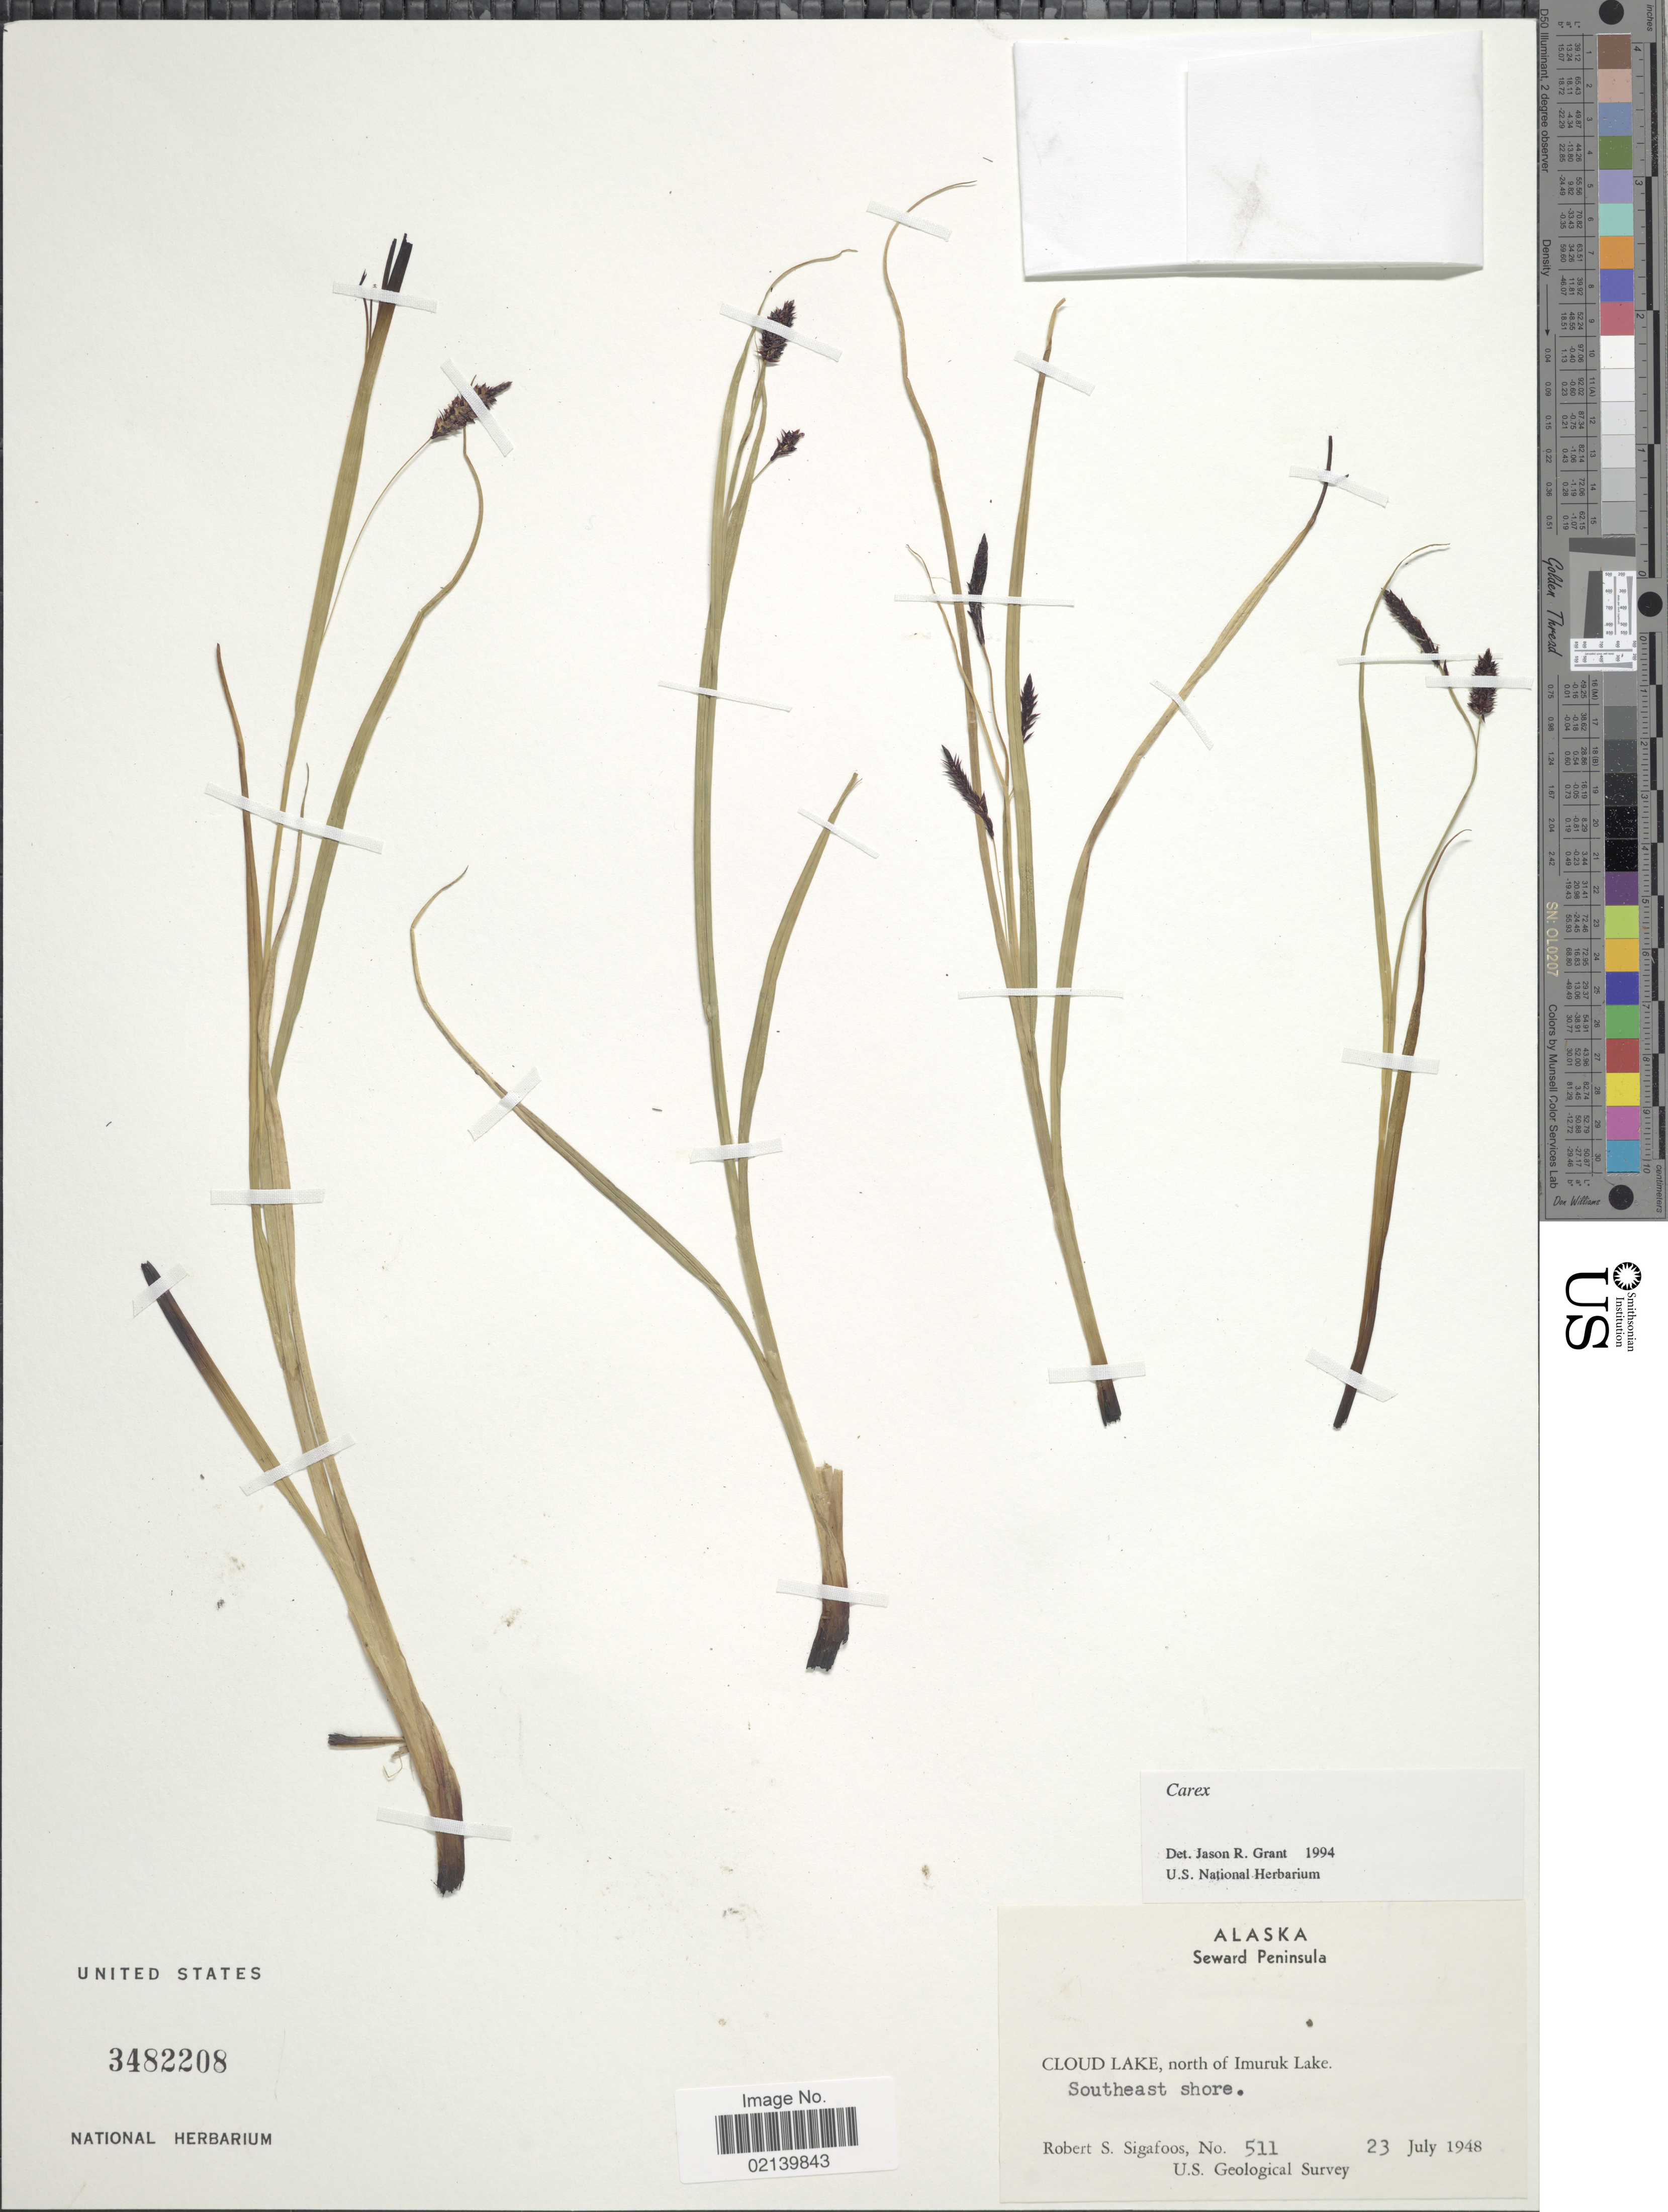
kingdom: Plantae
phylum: Tracheophyta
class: Liliopsida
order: Poales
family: Cyperaceae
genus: Carex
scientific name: Carex sp.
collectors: R. Sigafoos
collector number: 511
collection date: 1948-07-23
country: United States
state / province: Alaska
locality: Alaska, Seward Peninsula. Cloud Lake, north of Imuruk Lake. Southeast shore.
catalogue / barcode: US 3482208